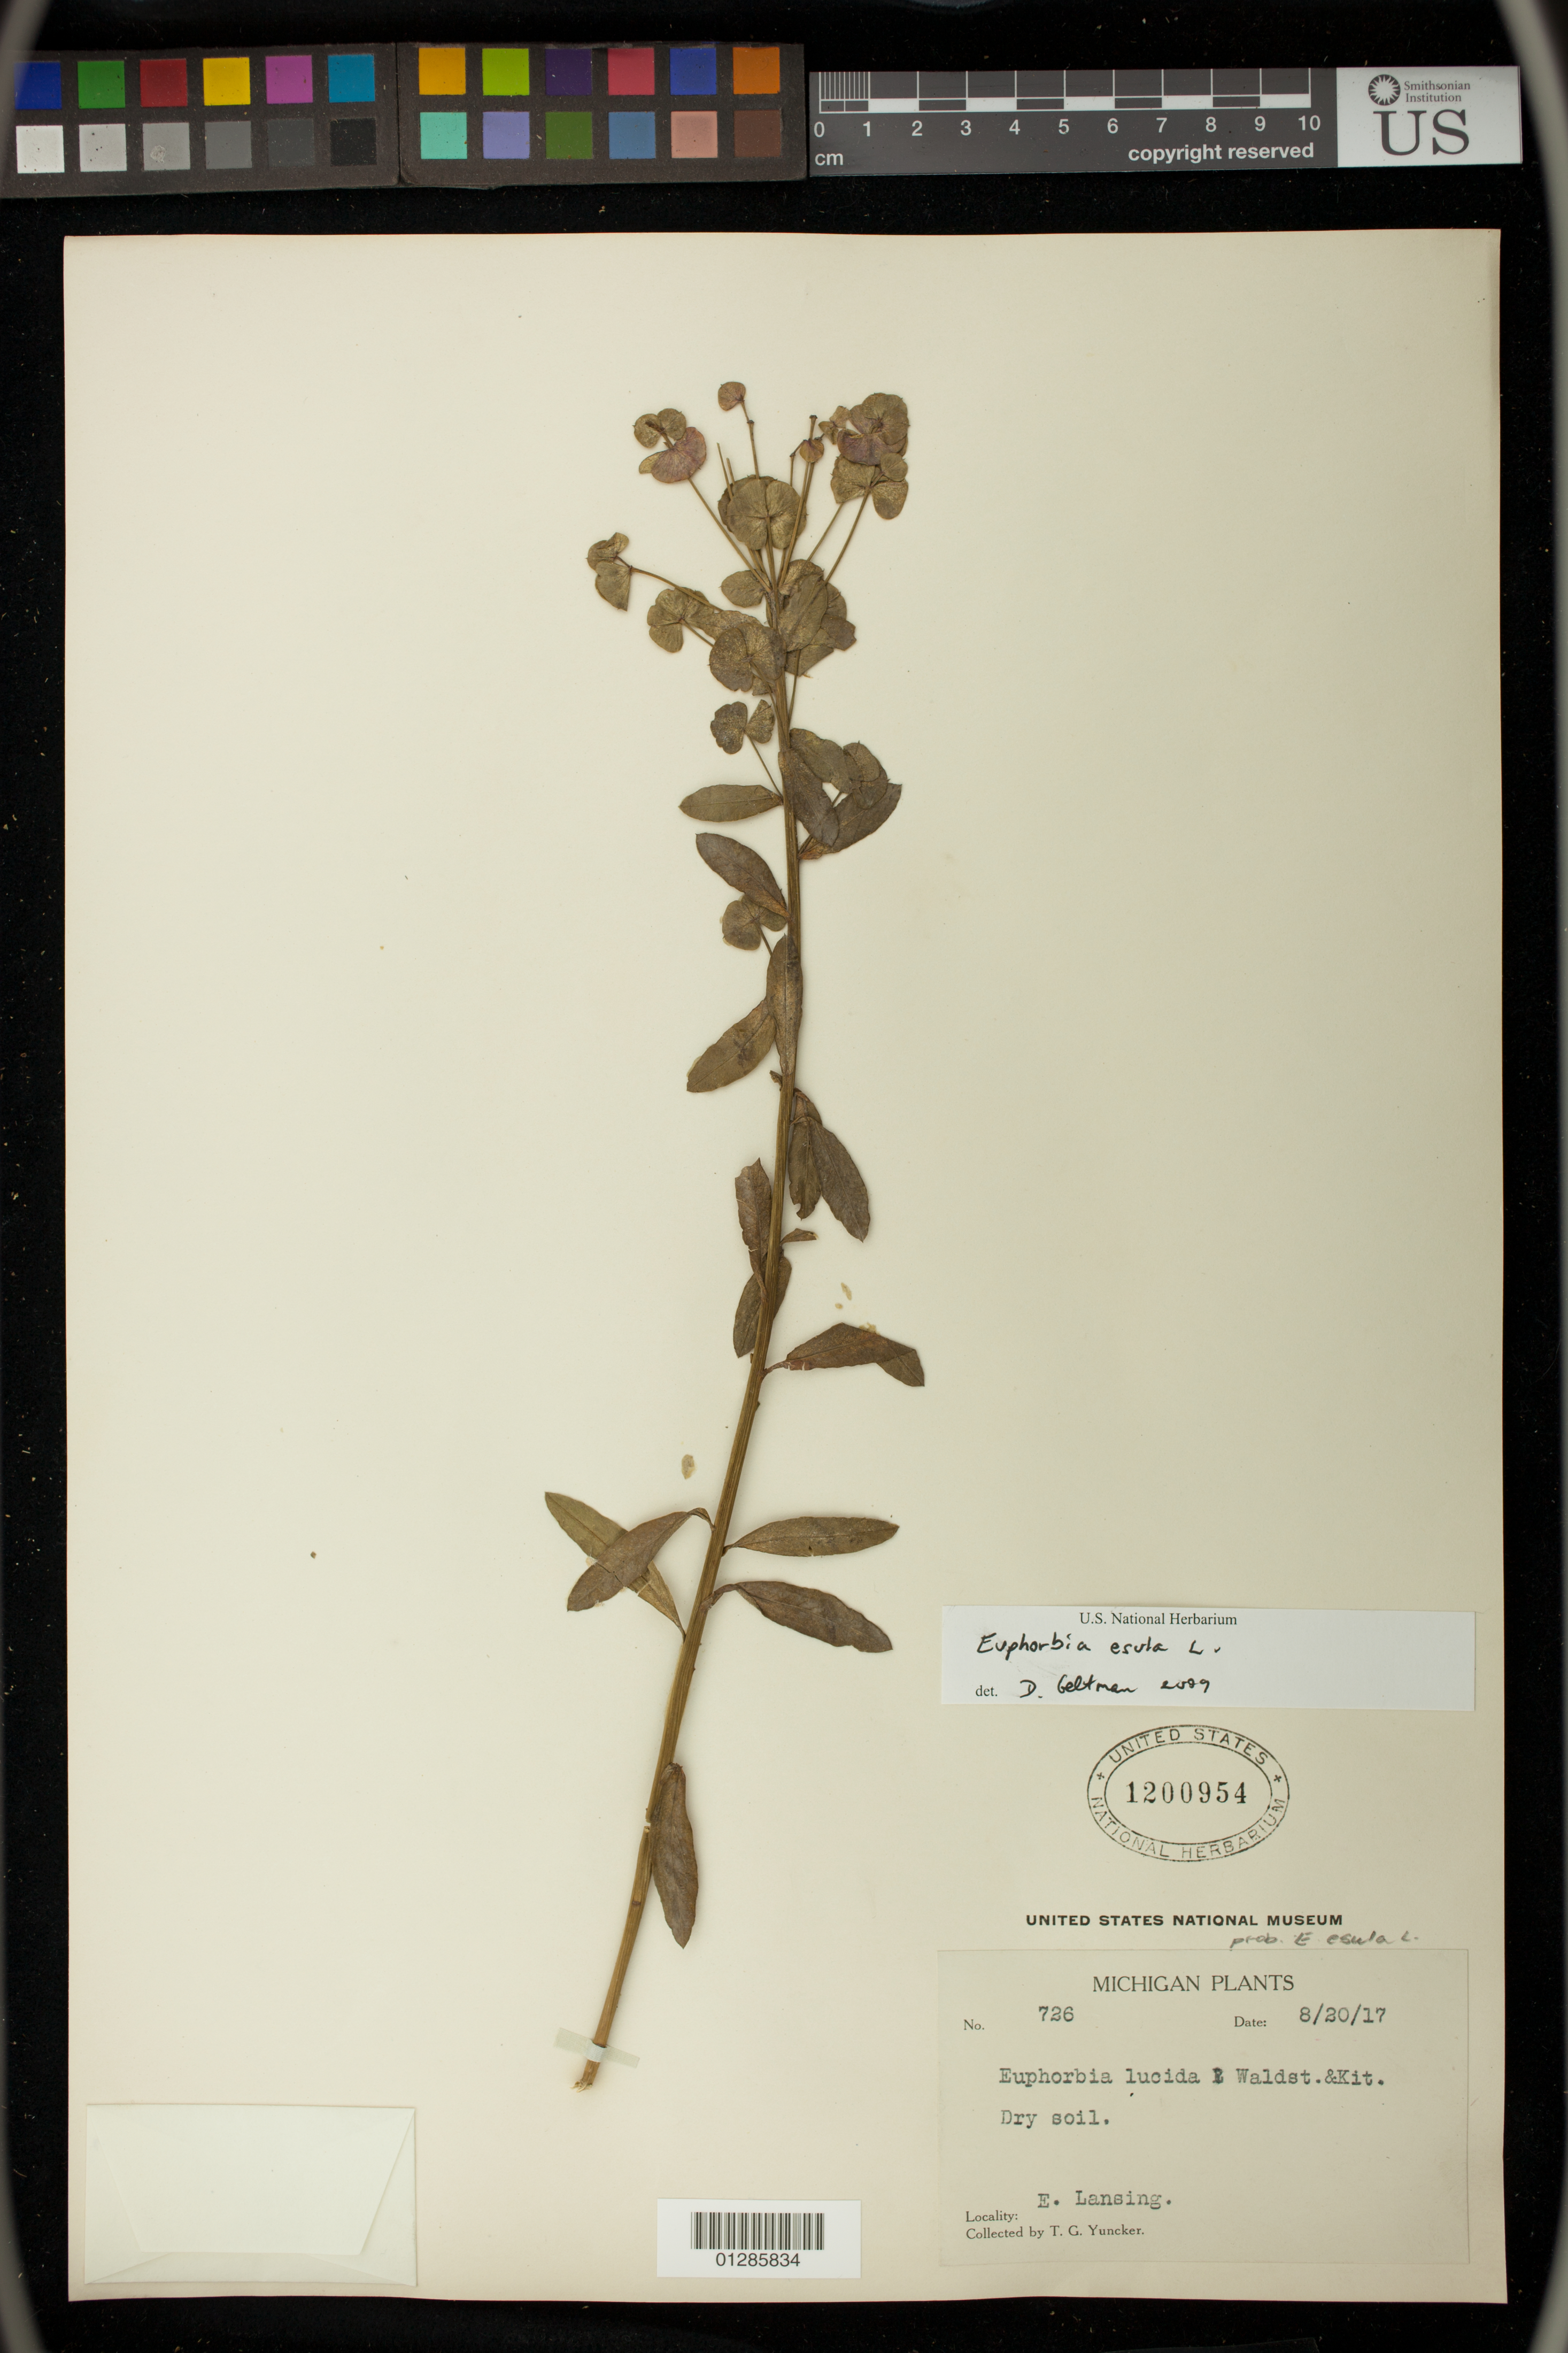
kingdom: Plantae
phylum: Tracheophyta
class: Magnoliopsida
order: Malpighiales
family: Euphorbiaceae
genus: Euphorbia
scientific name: Euphorbia esula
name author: L.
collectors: T. G. Yuncker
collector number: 726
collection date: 1917-08-20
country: United States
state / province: Michigan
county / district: Ingham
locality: E. Lansing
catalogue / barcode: US 1200954